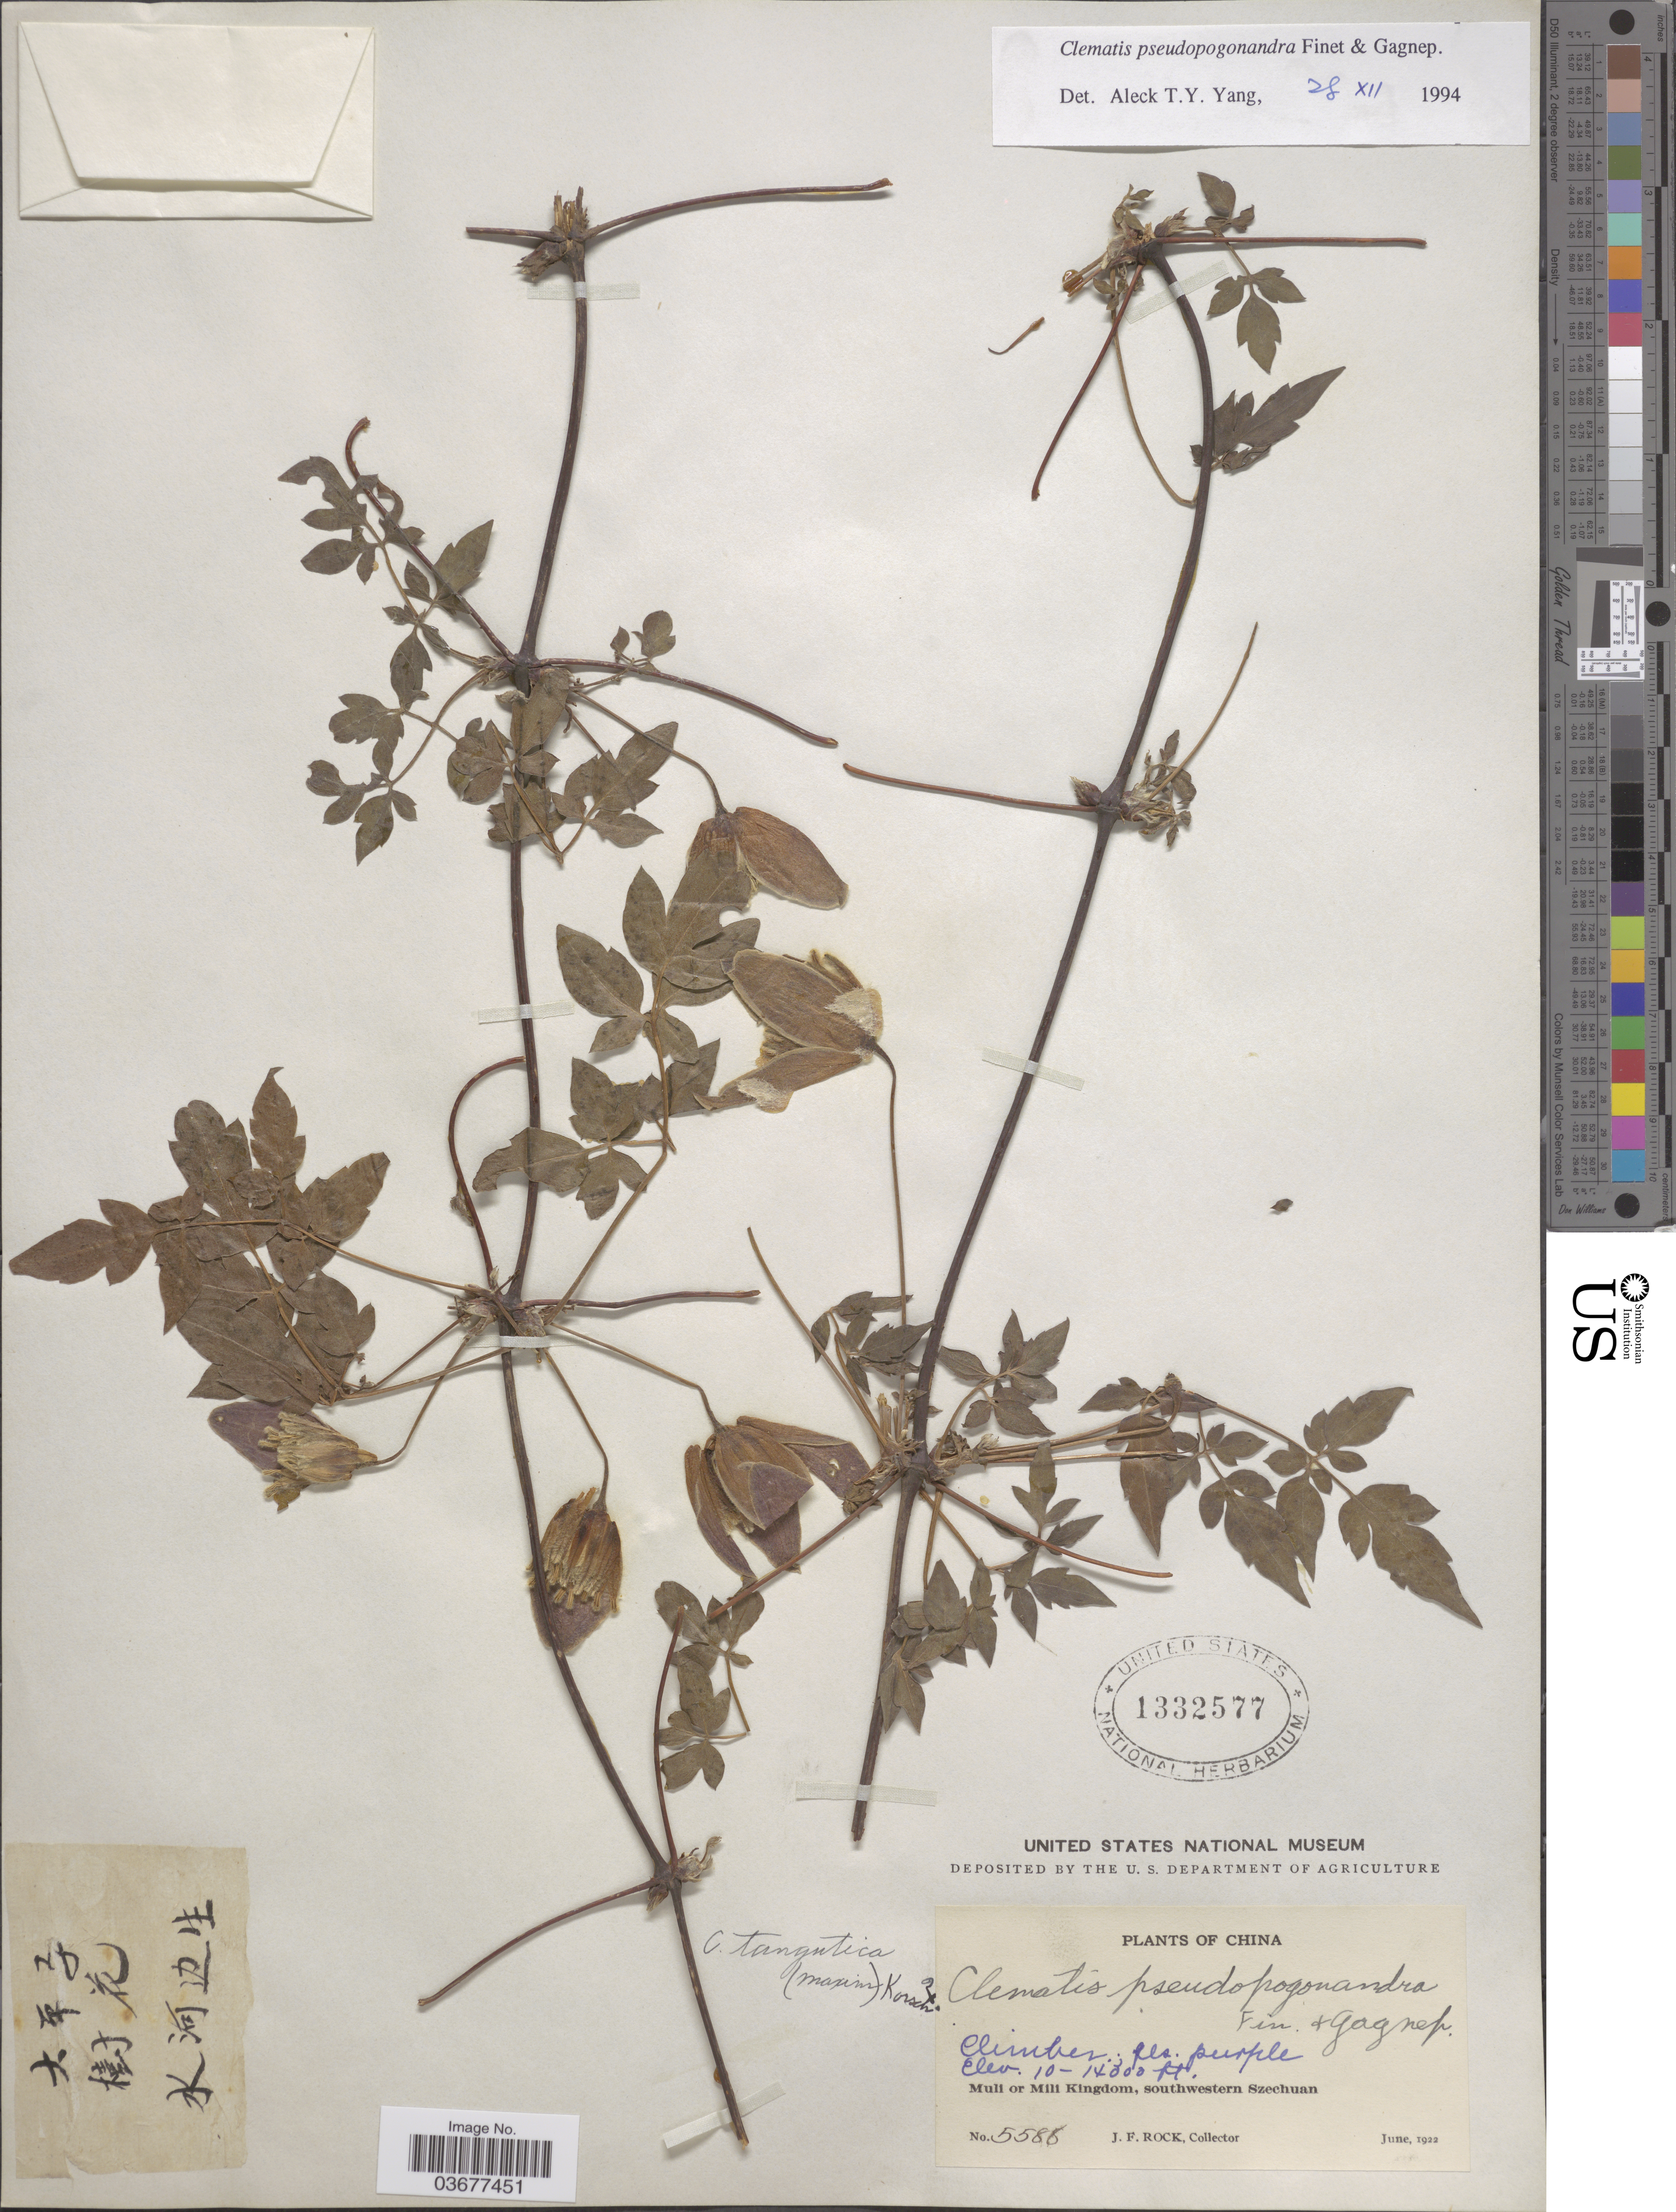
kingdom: Plantae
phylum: Tracheophyta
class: Magnoliopsida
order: Ranunculales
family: Ranunculaceae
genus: Clematis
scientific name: Clematis pseudopogonandra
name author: Finet & Gagnep.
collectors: J. Rock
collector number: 5586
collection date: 1922-06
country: China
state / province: Sichuan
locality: Muli or Mili Kingdom, southwestern Szechuan.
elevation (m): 3048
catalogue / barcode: US 1332577